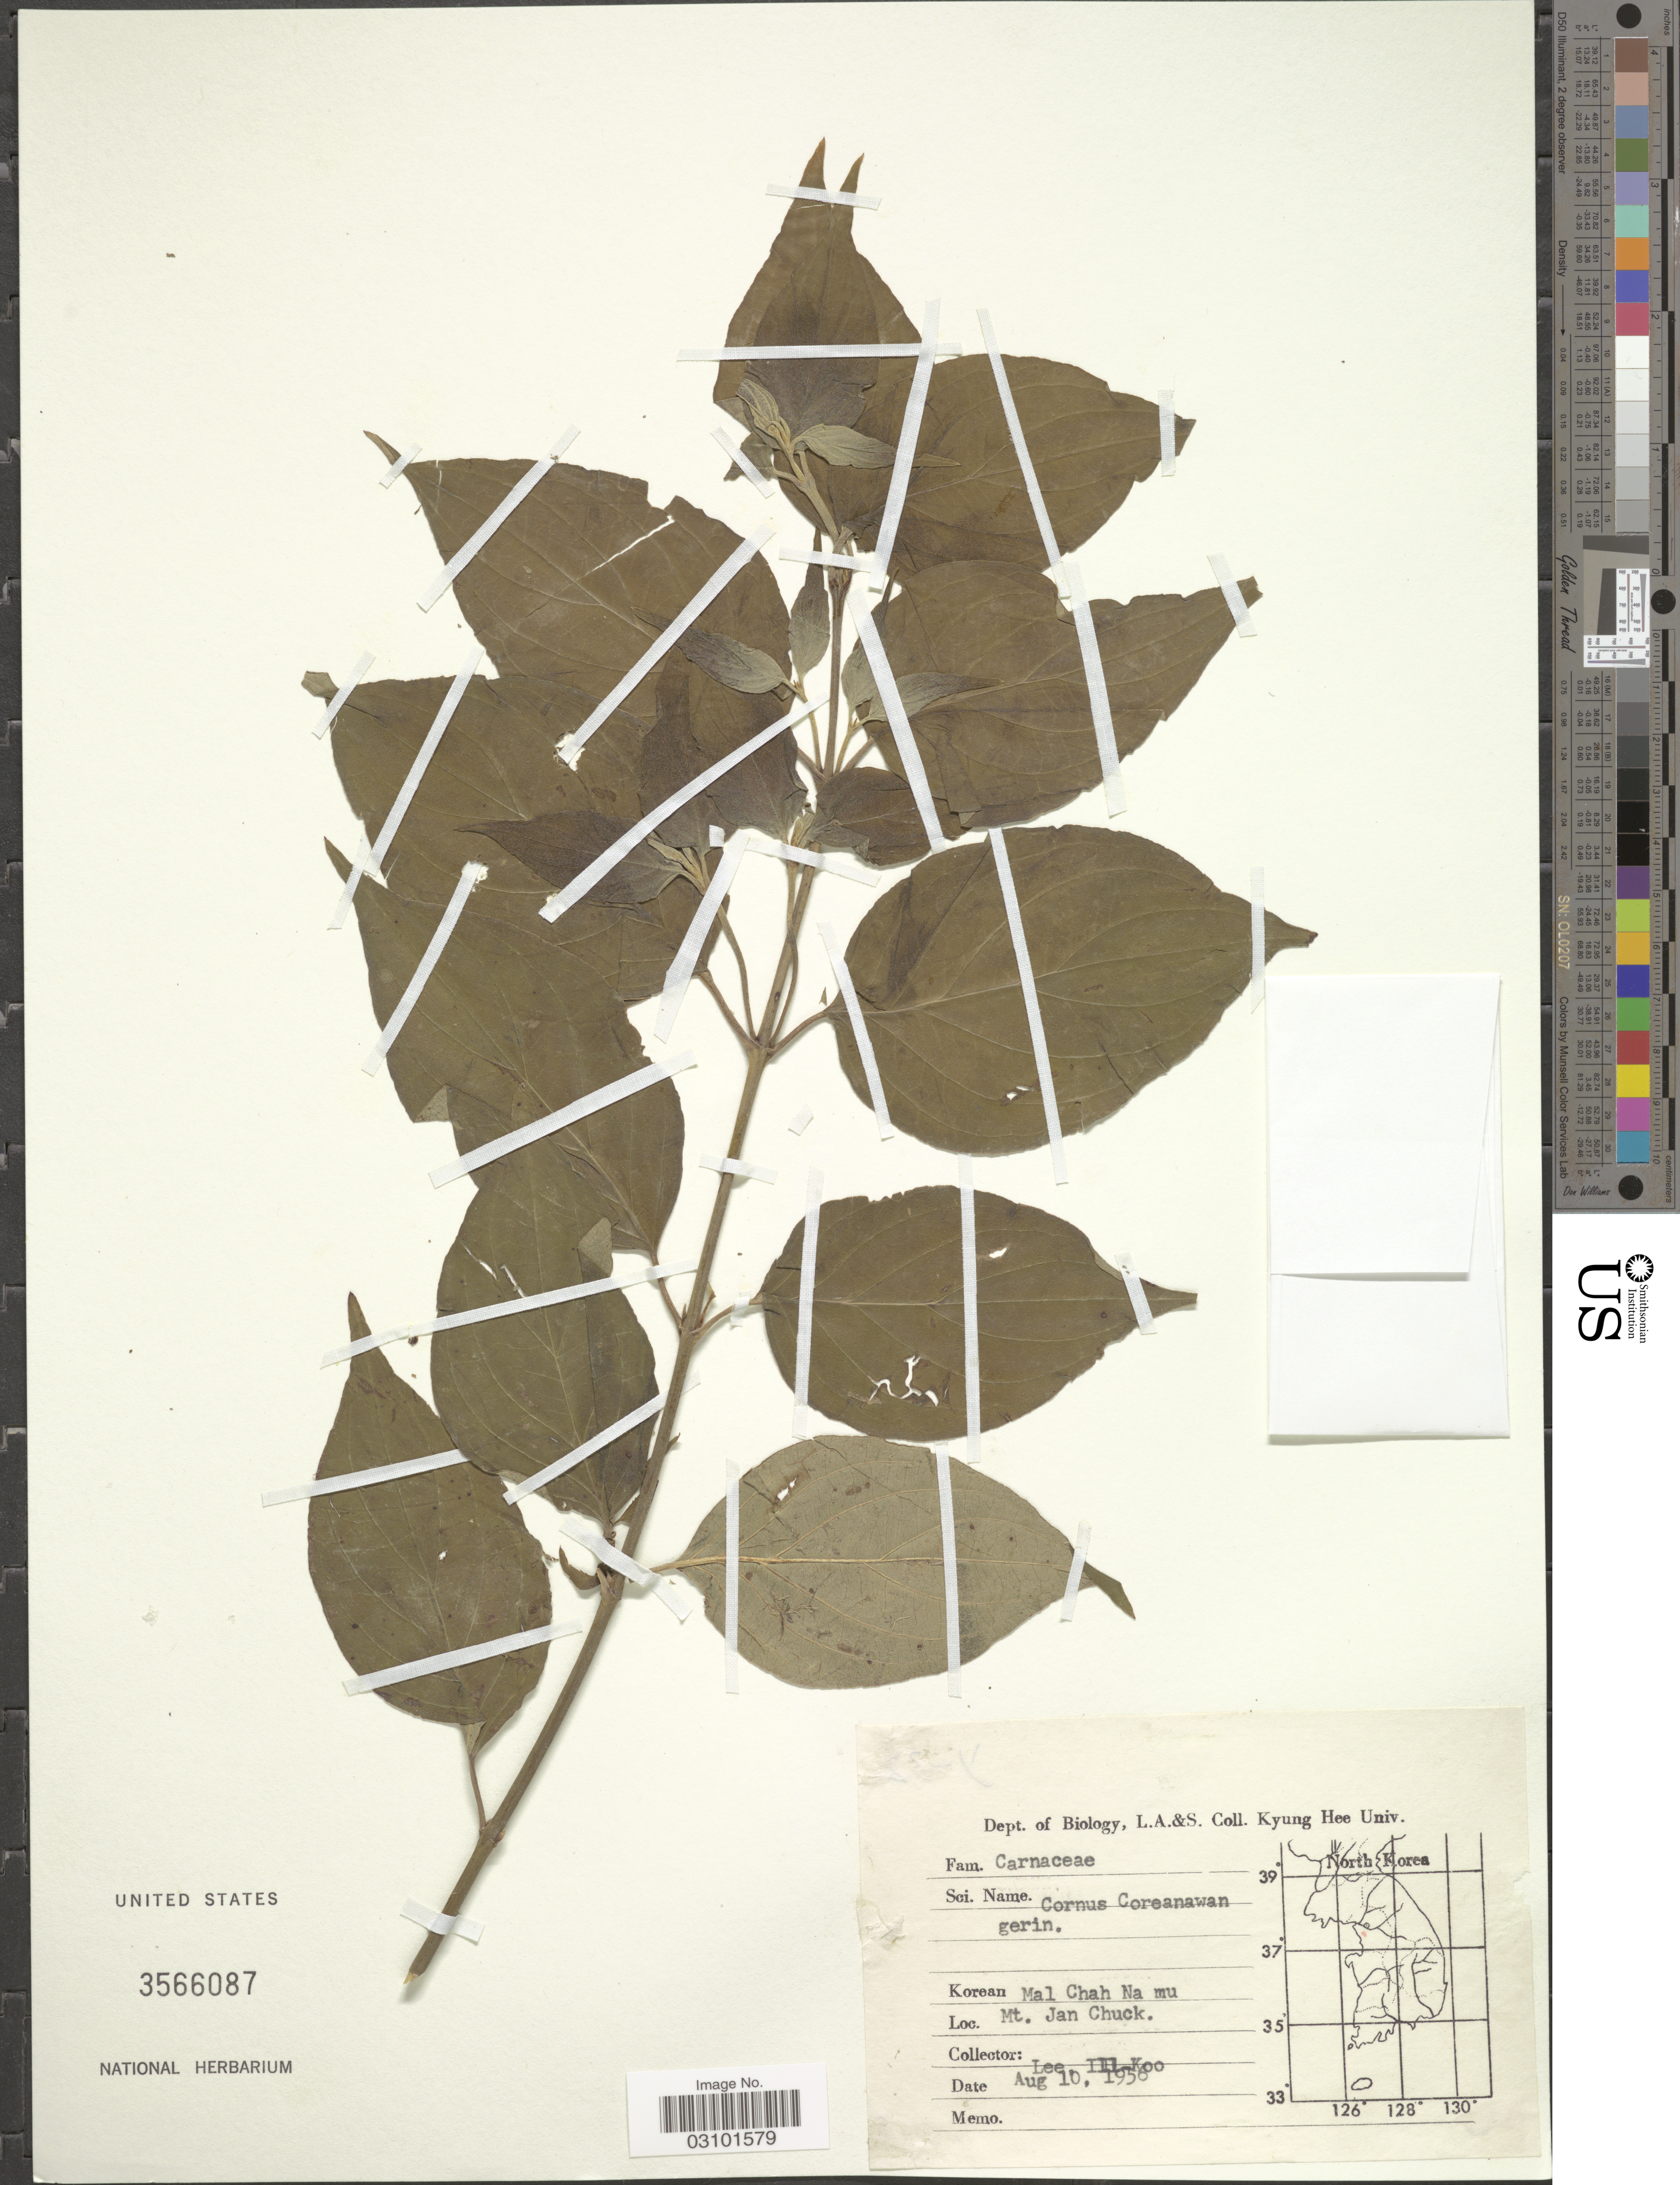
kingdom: Plantae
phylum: Tracheophyta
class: Magnoliopsida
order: Cornales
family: Cornaceae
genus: Cornus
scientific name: Cornus coreana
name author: Wangerin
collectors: Il-Ko Lee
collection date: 1956-08-10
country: South Korea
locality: Mt. Jan Chuck.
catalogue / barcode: US 3566087